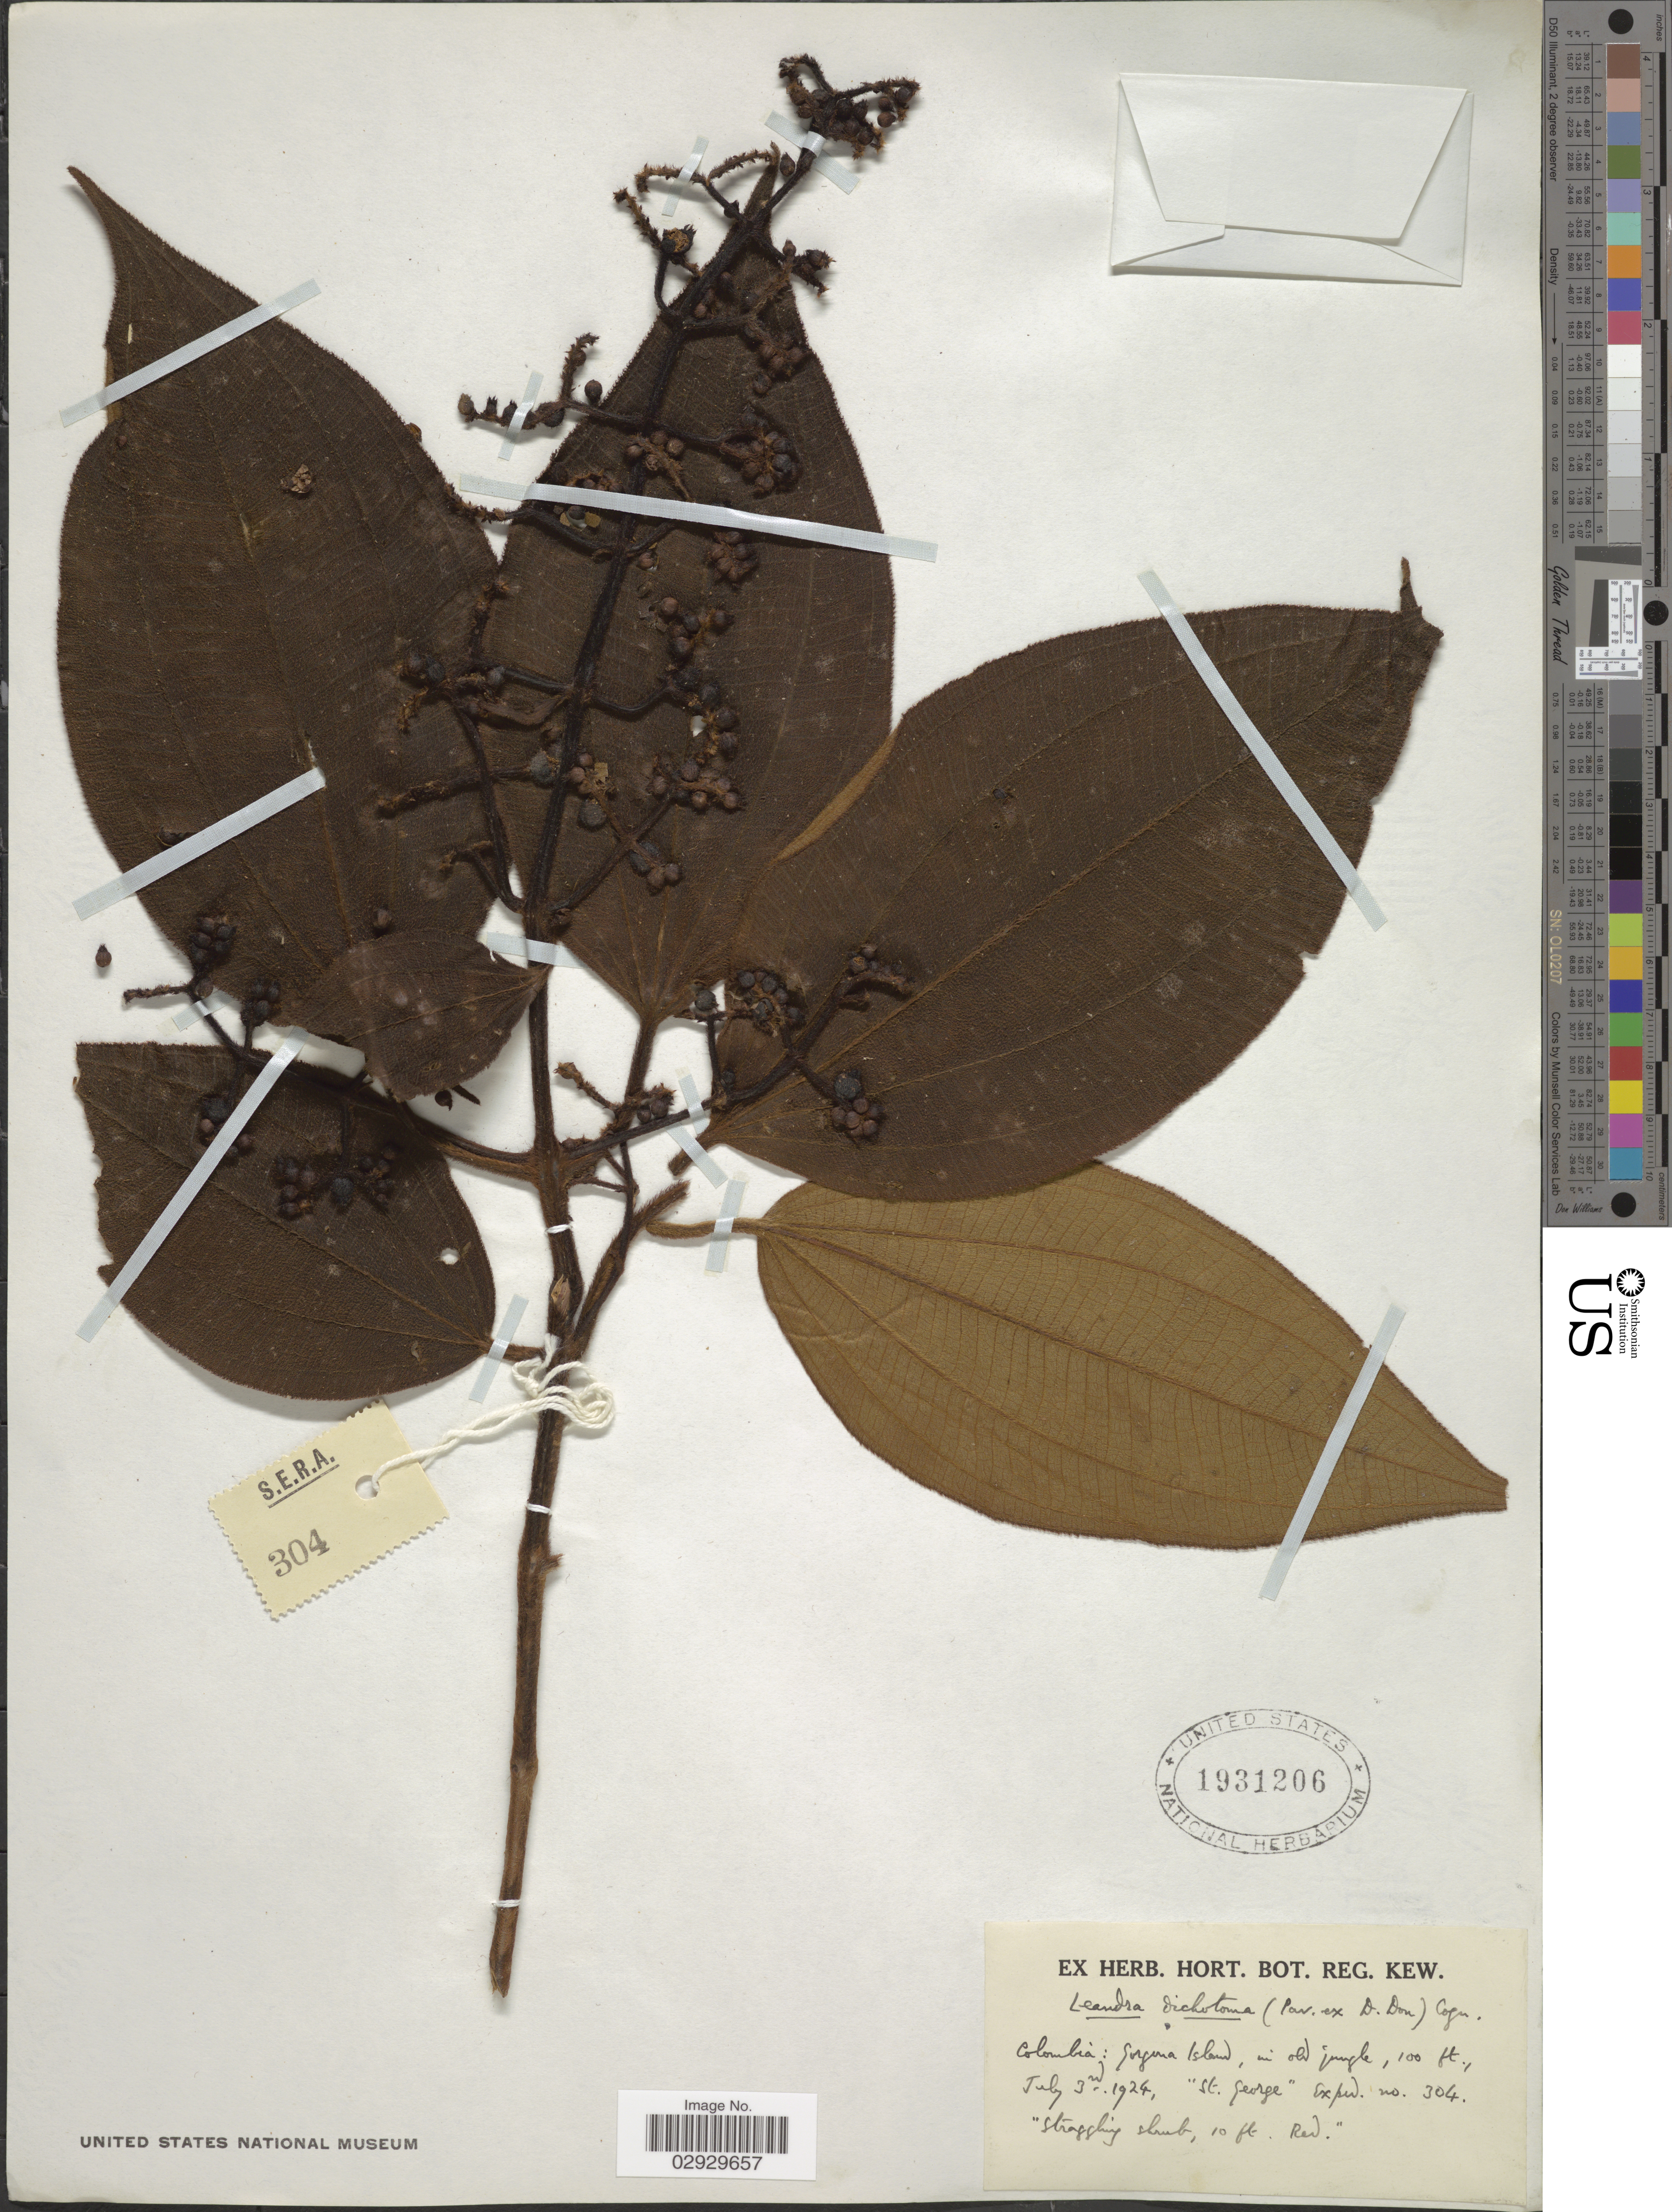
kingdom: Plantae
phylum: Tracheophyta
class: Magnoliopsida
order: Myrtales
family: Melastomataceae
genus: Leandra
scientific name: Leandra granatensis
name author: Gleason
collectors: St. George Exped.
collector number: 304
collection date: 1924-07-03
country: Colombia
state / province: Cauca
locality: Gorgona Is.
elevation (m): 30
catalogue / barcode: US 1931206